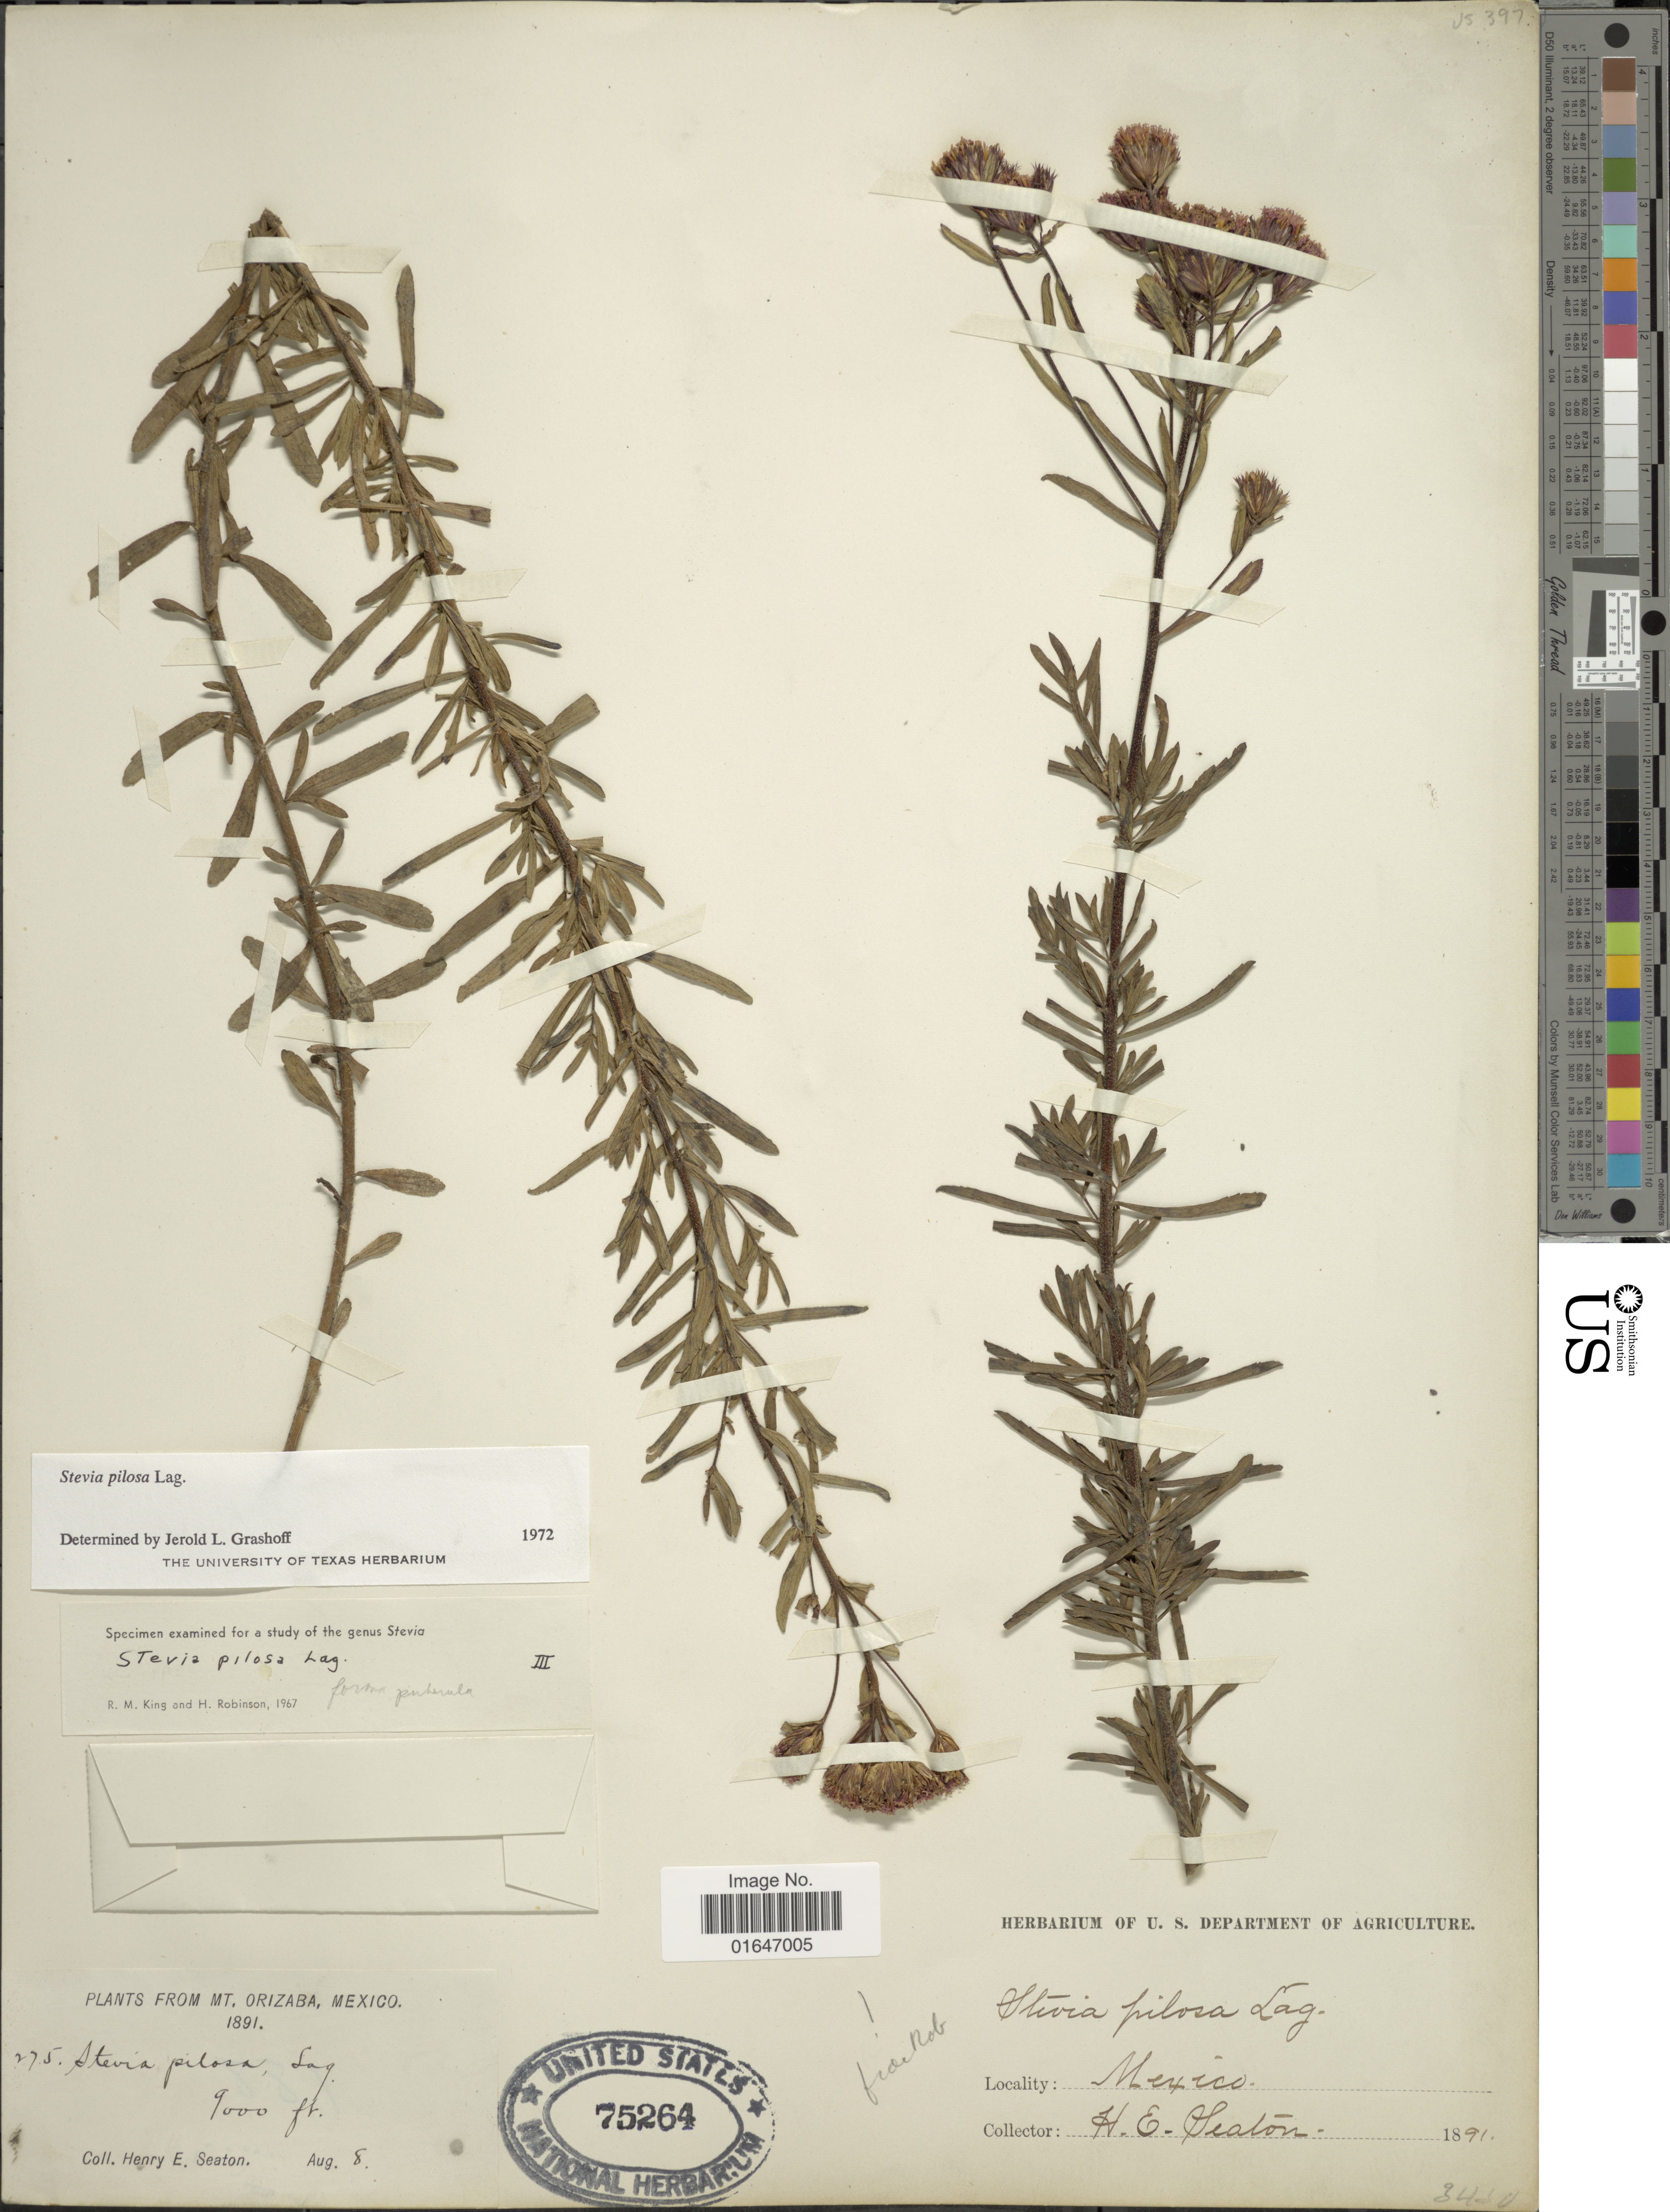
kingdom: Plantae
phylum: Tracheophyta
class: Magnoliopsida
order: Asterales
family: Asteraceae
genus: Stevia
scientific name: Stevia pilosa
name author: Lag.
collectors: H. E. Seaton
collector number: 275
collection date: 1891-08-08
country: Mexico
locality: Mt. Orizaba.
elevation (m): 2743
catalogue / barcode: US 75264